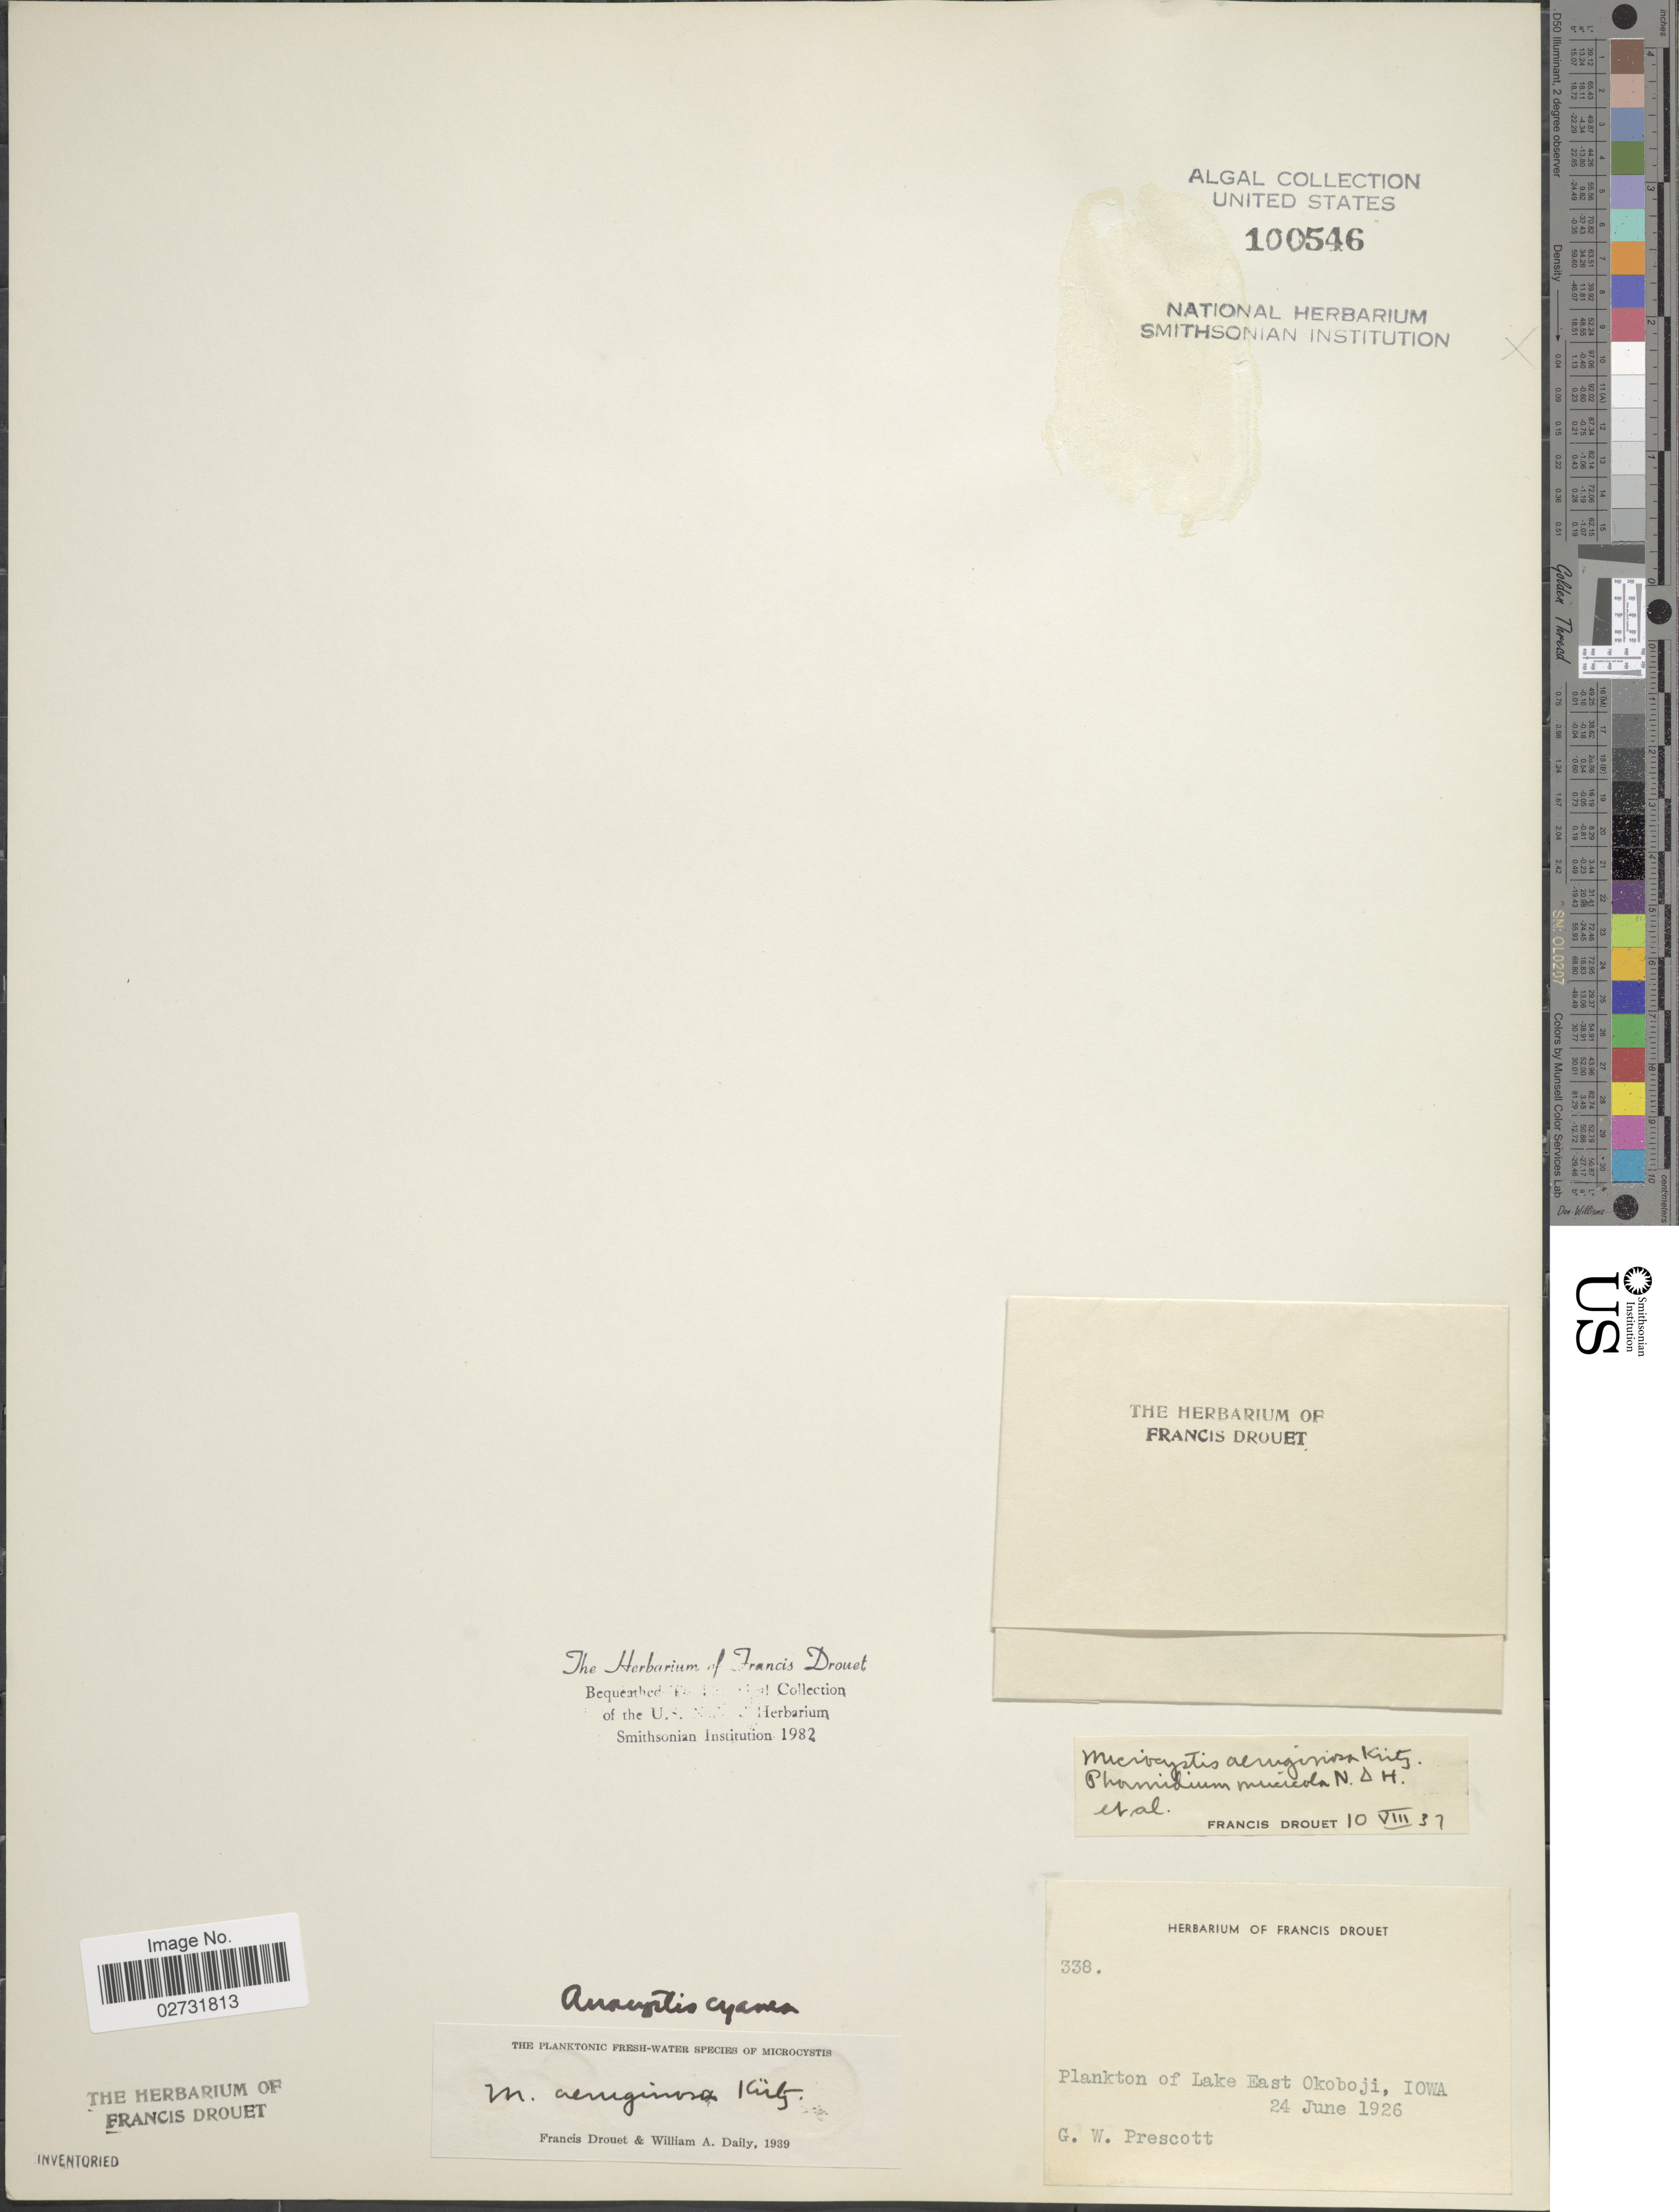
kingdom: Bacteria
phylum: Cyanobacteria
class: Cyanobacteriia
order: Cyanobacteriales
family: Chroococcaceae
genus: Anacystis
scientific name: Anacystis cyanea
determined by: Drouet, F. E.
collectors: G. Prescott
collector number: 338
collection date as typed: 24 Jun 1926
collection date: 1926-06-24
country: United States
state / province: Iowa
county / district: Dickinson County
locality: Lake Okoboji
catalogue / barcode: US 100546